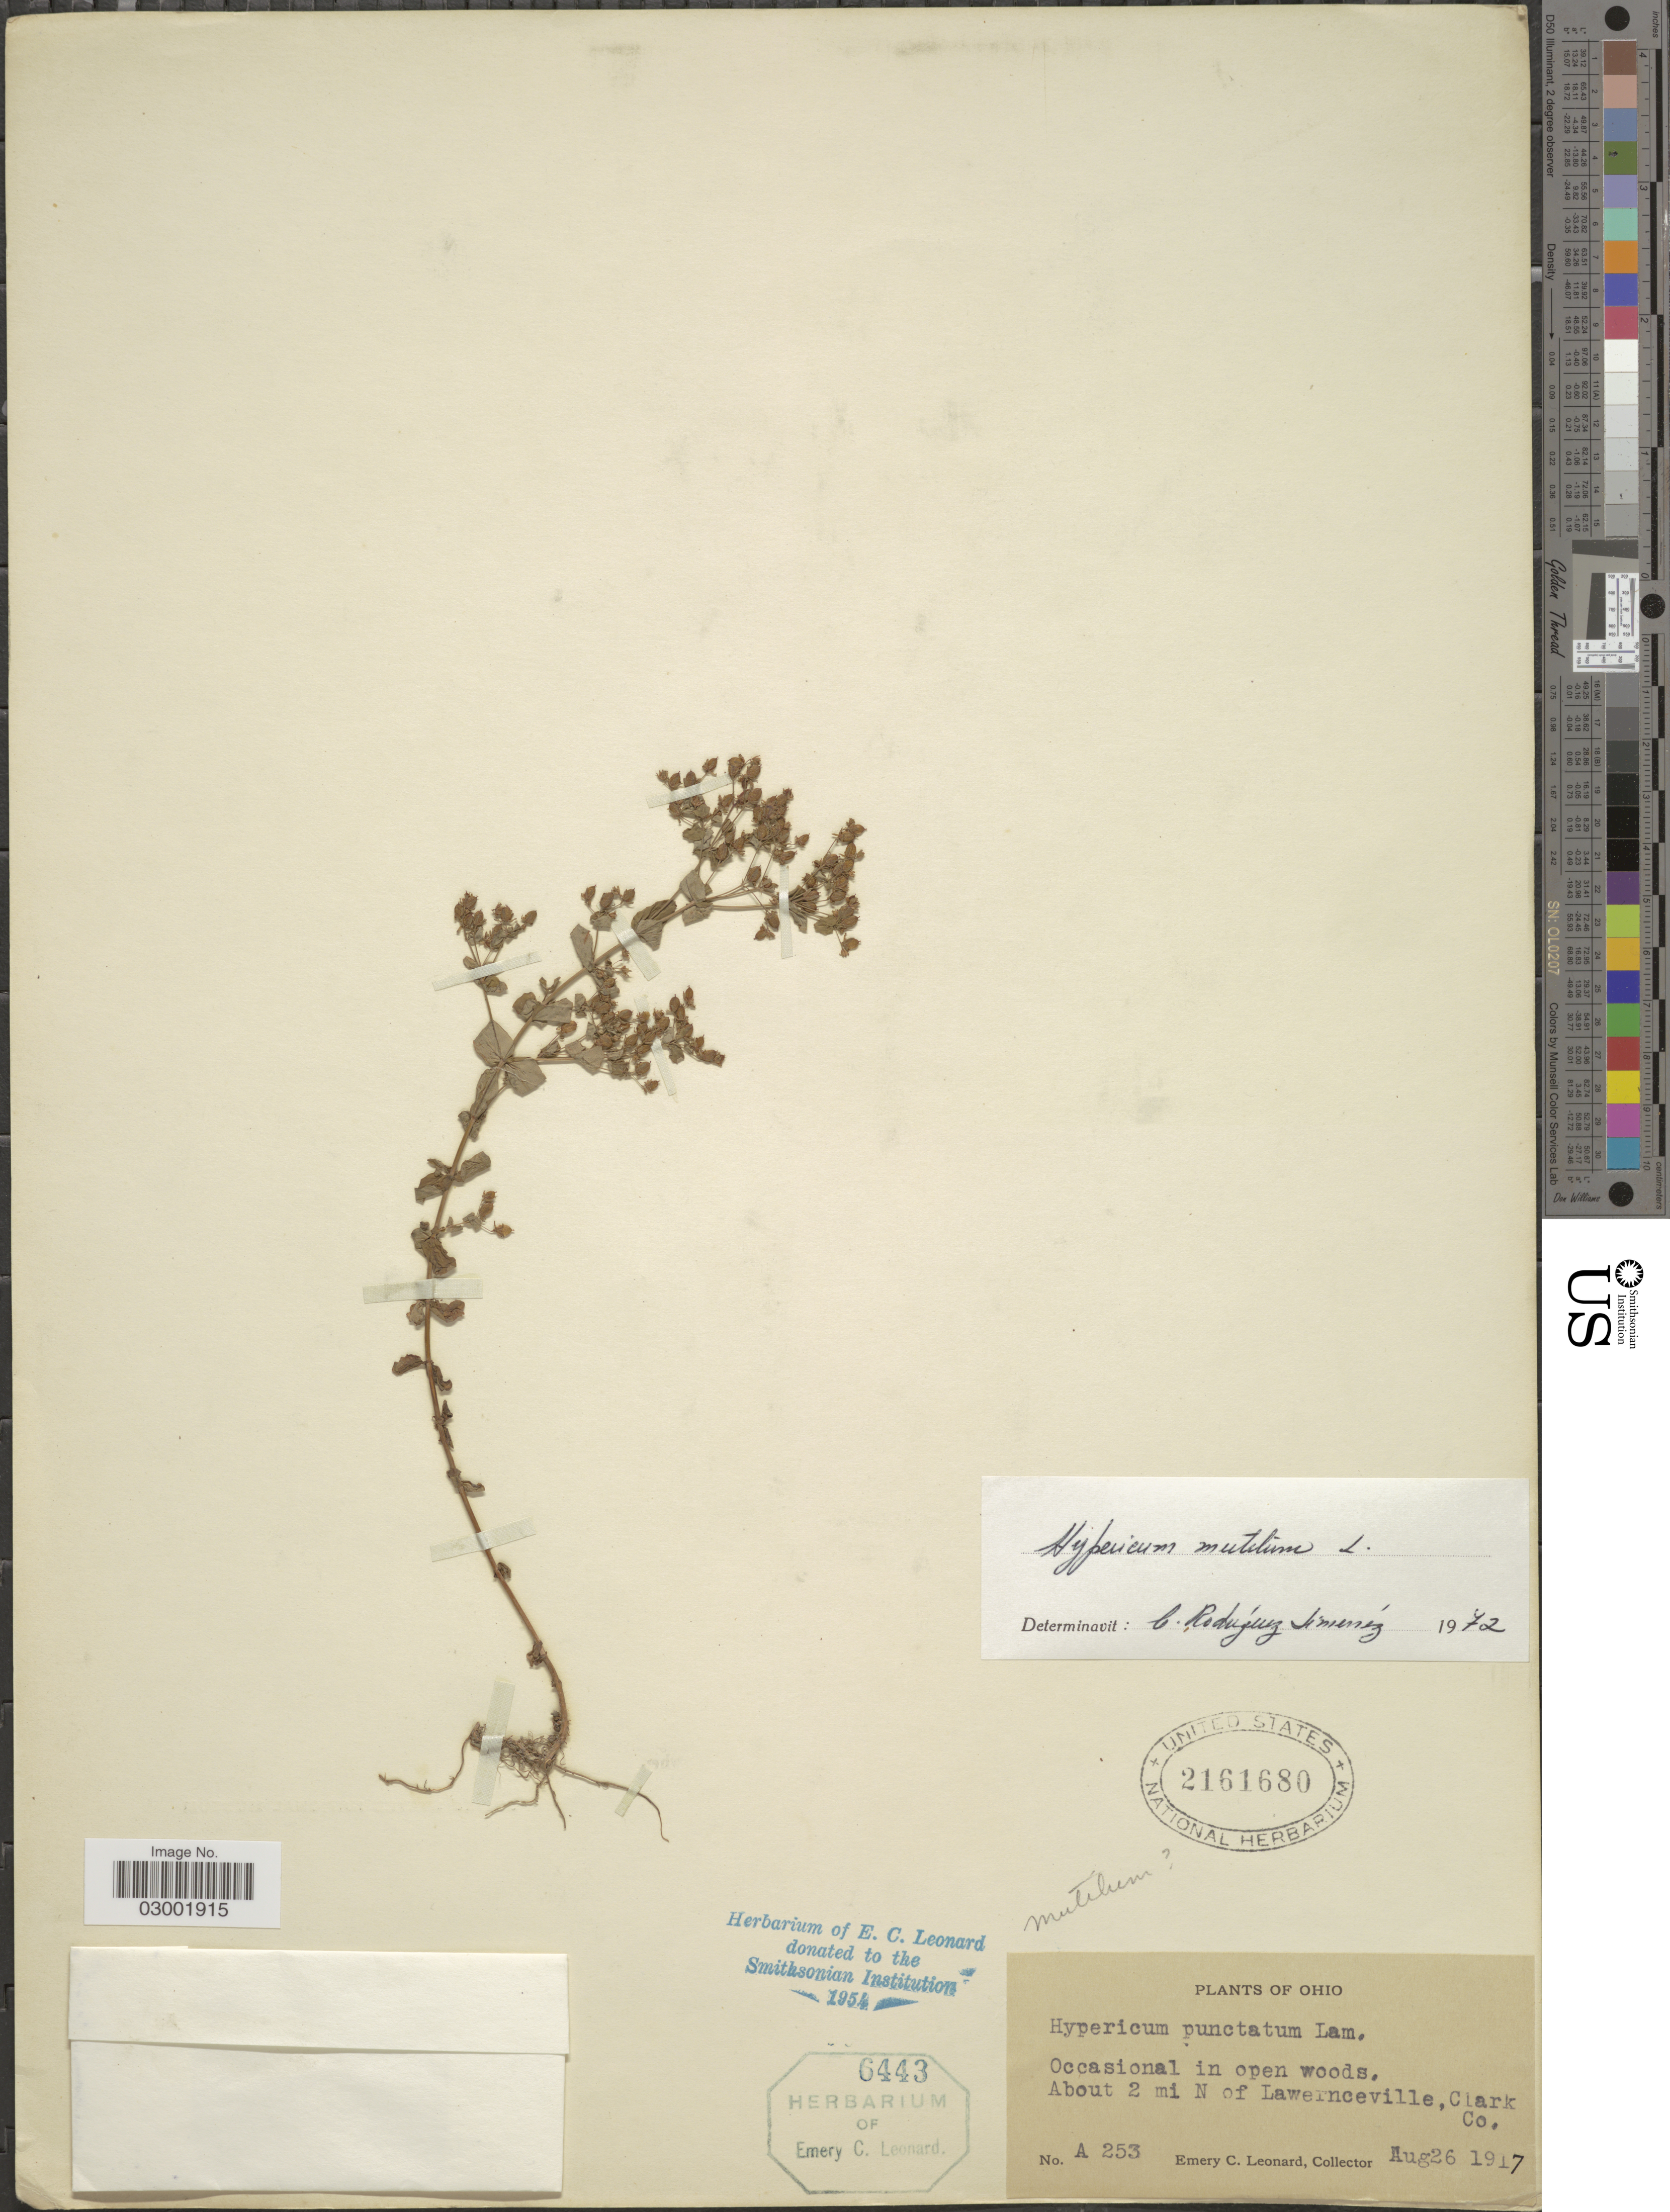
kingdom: Plantae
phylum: Tracheophyta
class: Magnoliopsida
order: Malpighiales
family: Hypericaceae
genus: Hypericum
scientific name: Hypericum mutilum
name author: L.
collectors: E. C. Leonard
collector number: A253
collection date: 1917-08-26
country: United States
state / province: Ohio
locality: About 2 mi N of Lawernceville, Clark Co.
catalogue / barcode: US 2161680